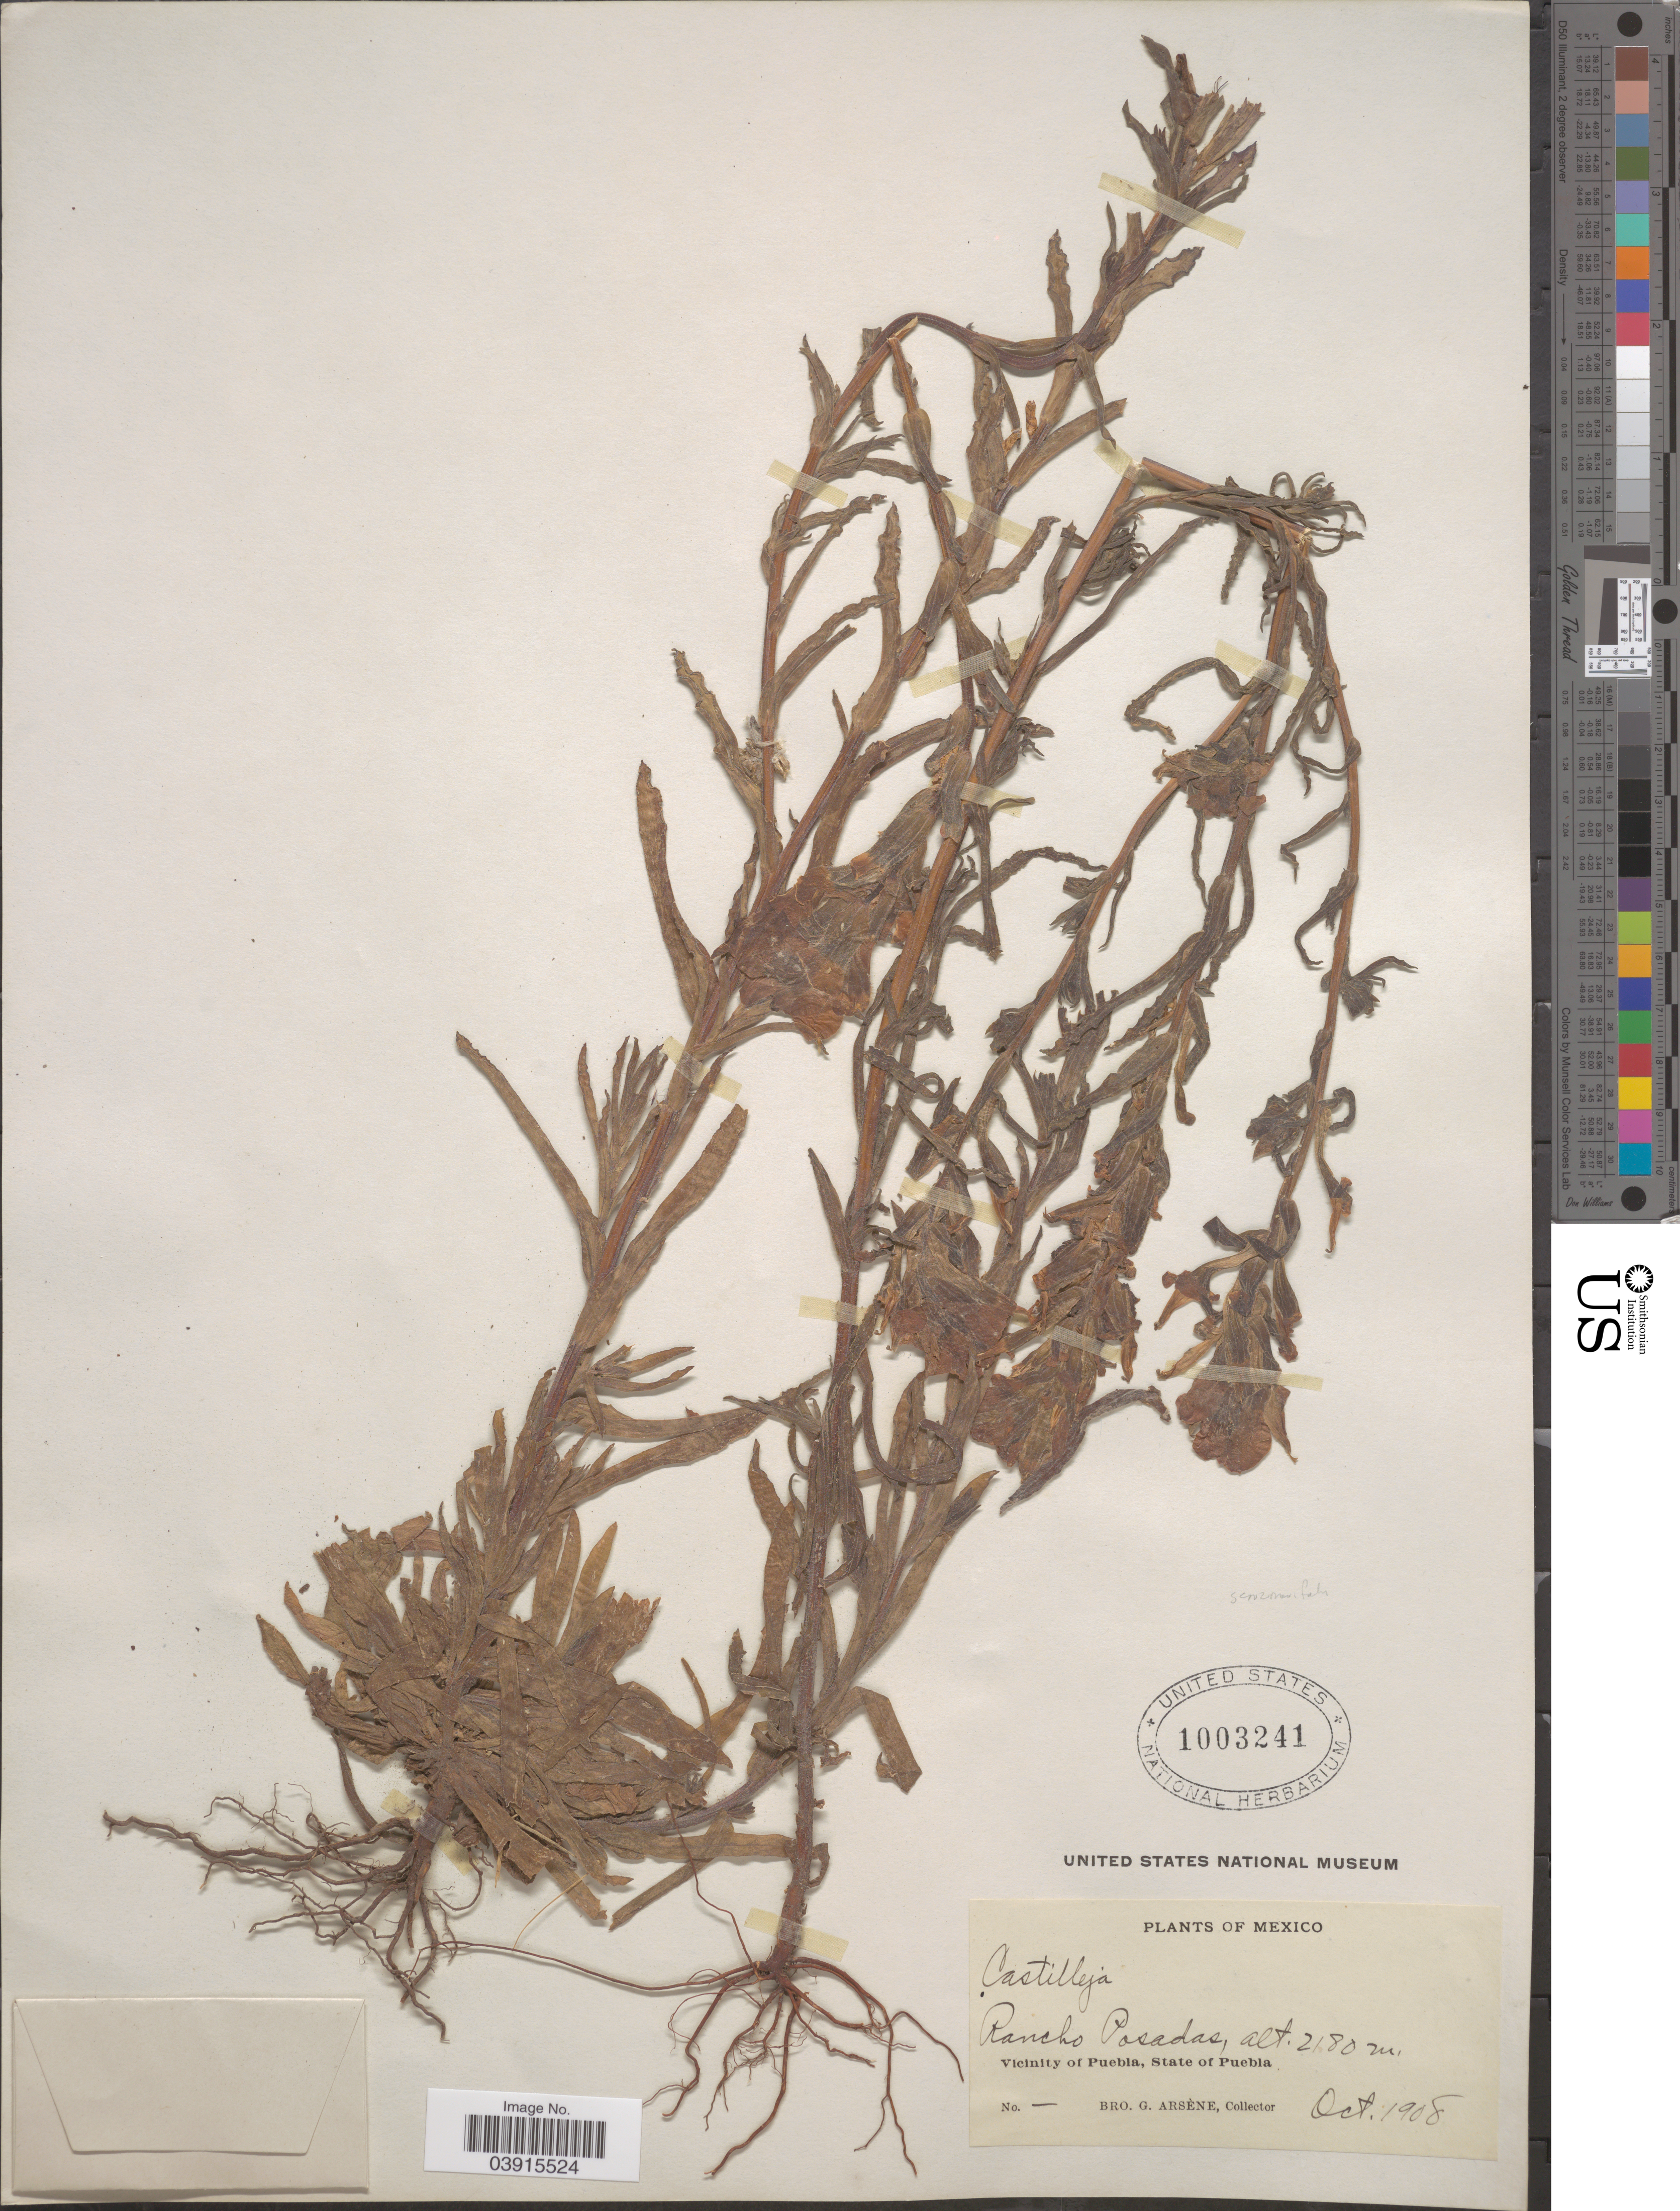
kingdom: Plantae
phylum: Tracheophyta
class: Magnoliopsida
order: Lamiales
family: Orobanchaceae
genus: Castilleja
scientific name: Castilleja scorzonerifolia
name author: Kunth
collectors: Bro. G. Arsène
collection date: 1908-10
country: Mexico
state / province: Puebla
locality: Rancho Posadas. Vicinity of Puebla.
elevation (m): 2180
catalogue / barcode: US 1003241